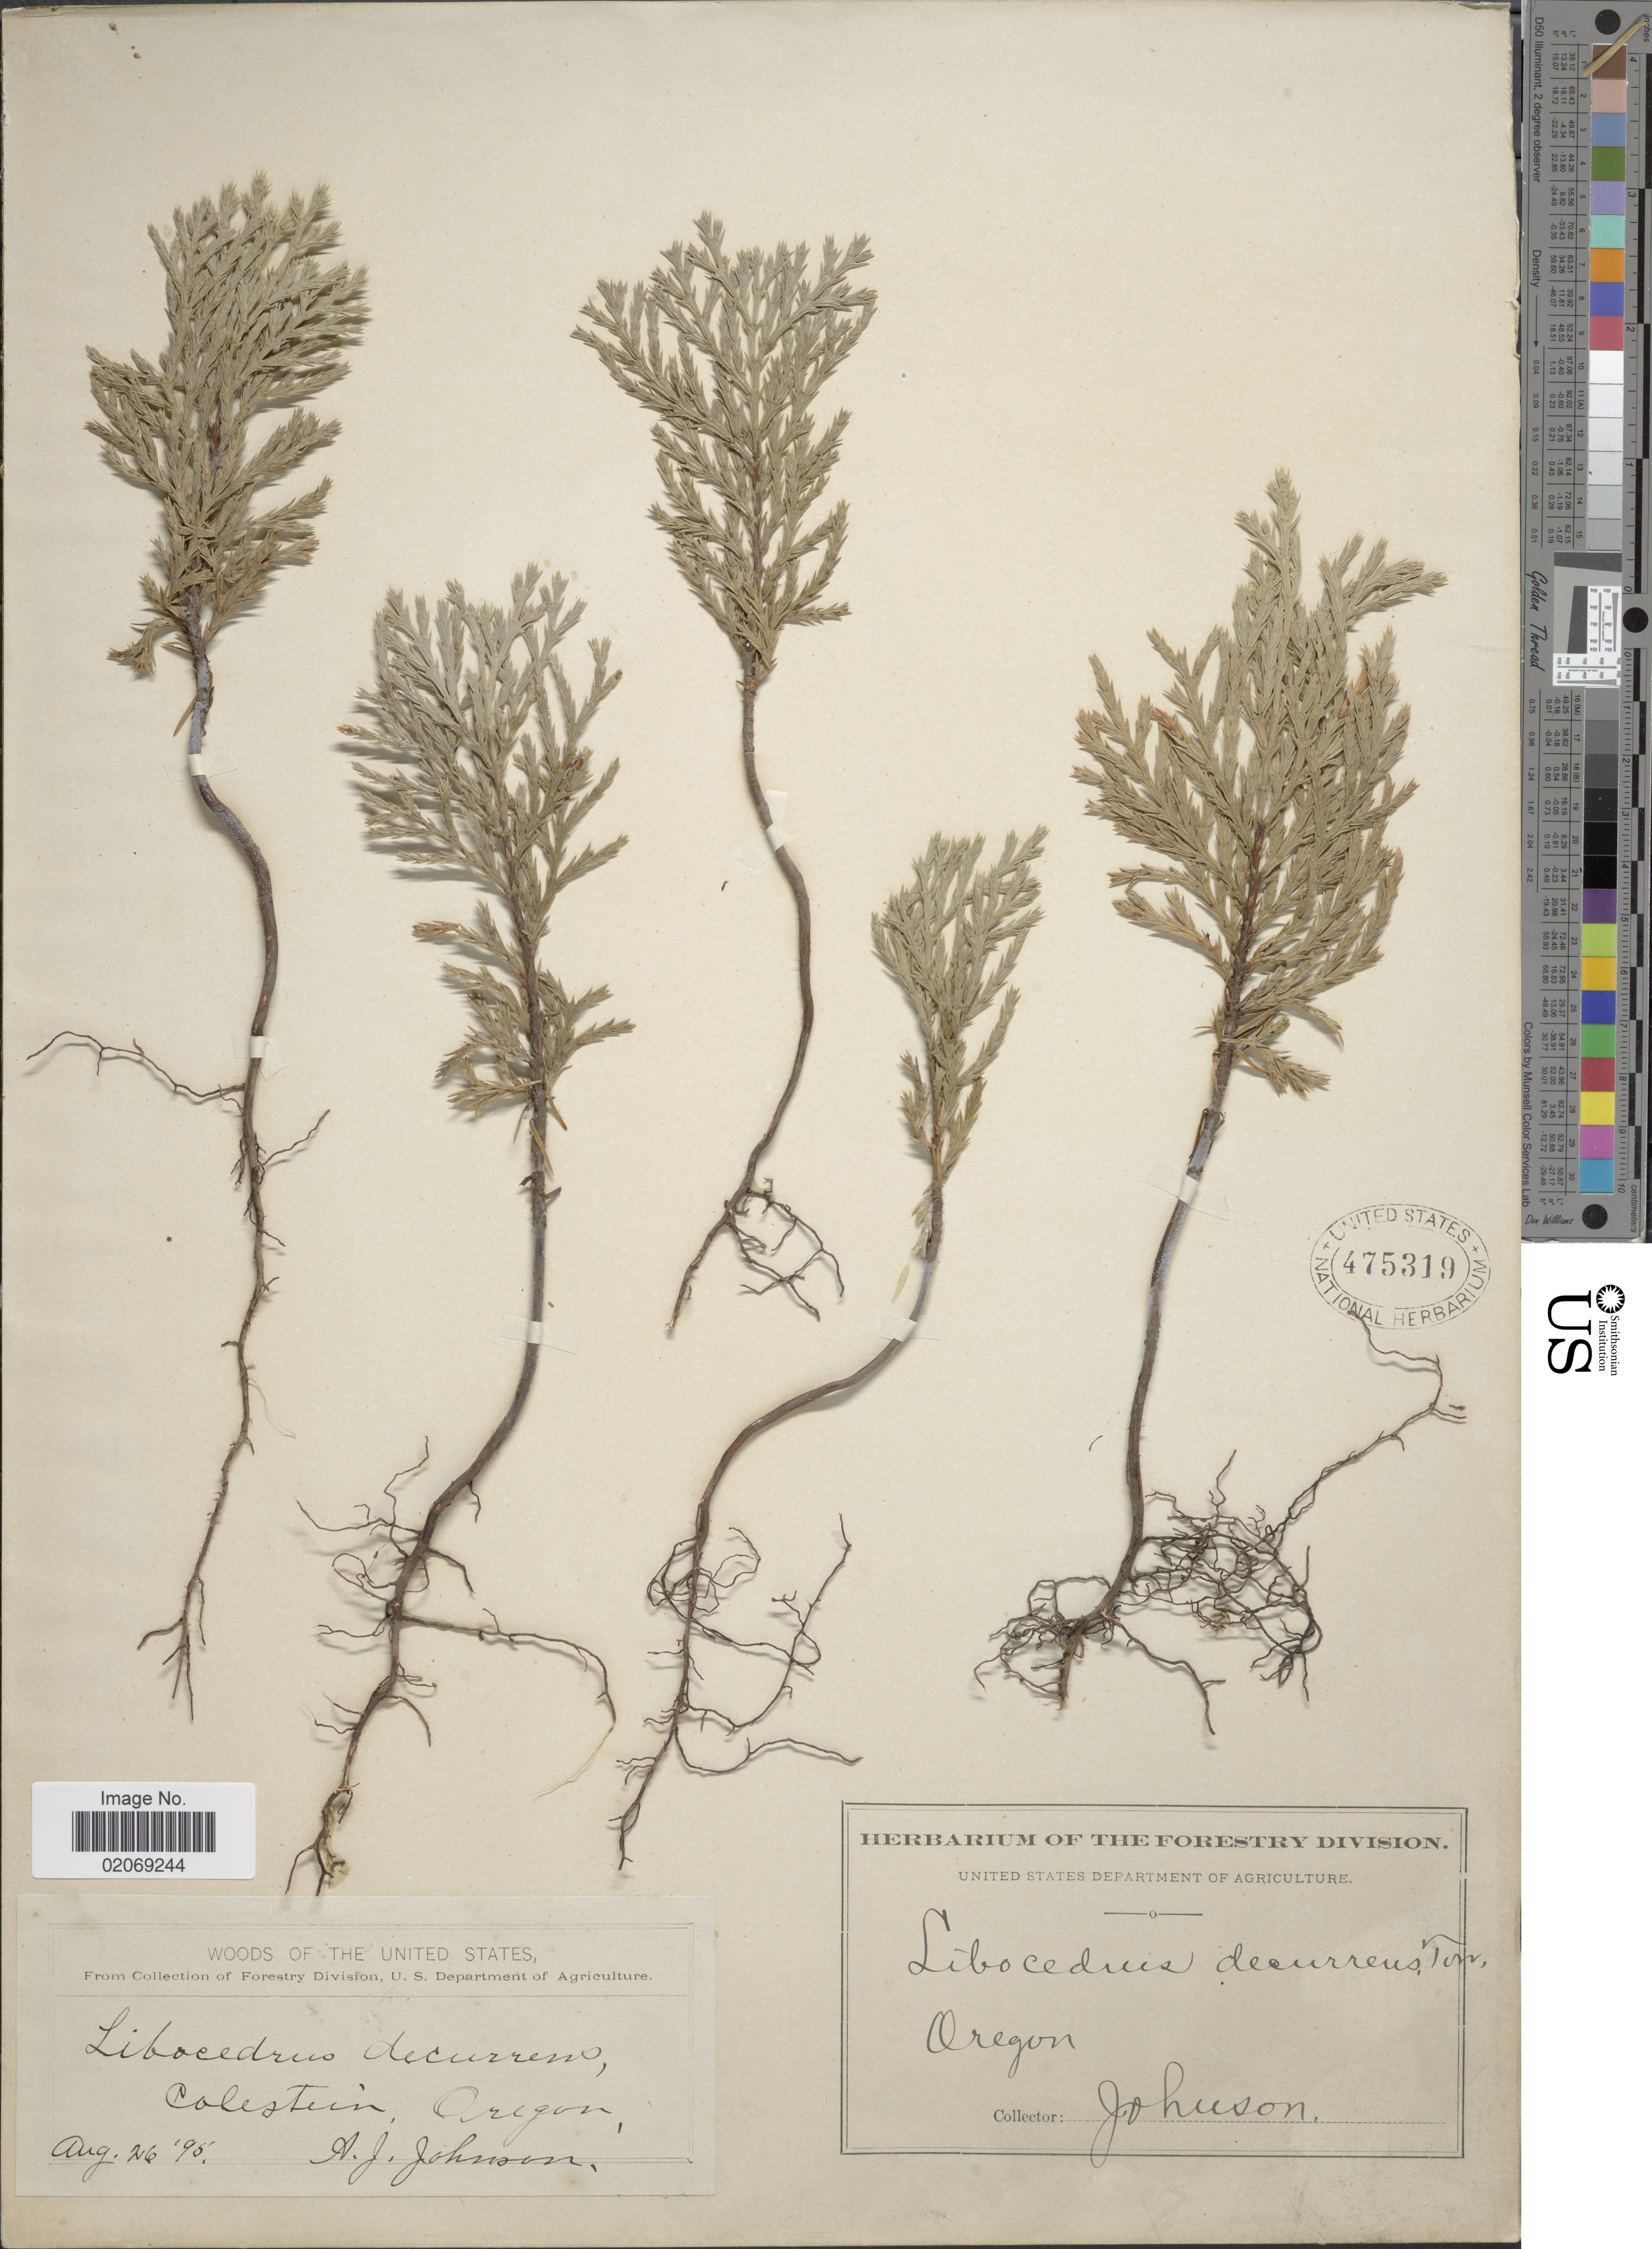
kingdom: Plantae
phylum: Tracheophyta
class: Pinopsida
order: Pinales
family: Cupressaceae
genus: Libocedrus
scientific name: Libocedrus decurrens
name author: Torr.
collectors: A. Johnson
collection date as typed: Transcribed d/m/y: 26/8/98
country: United States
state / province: Oregon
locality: Calestein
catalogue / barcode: US 475319